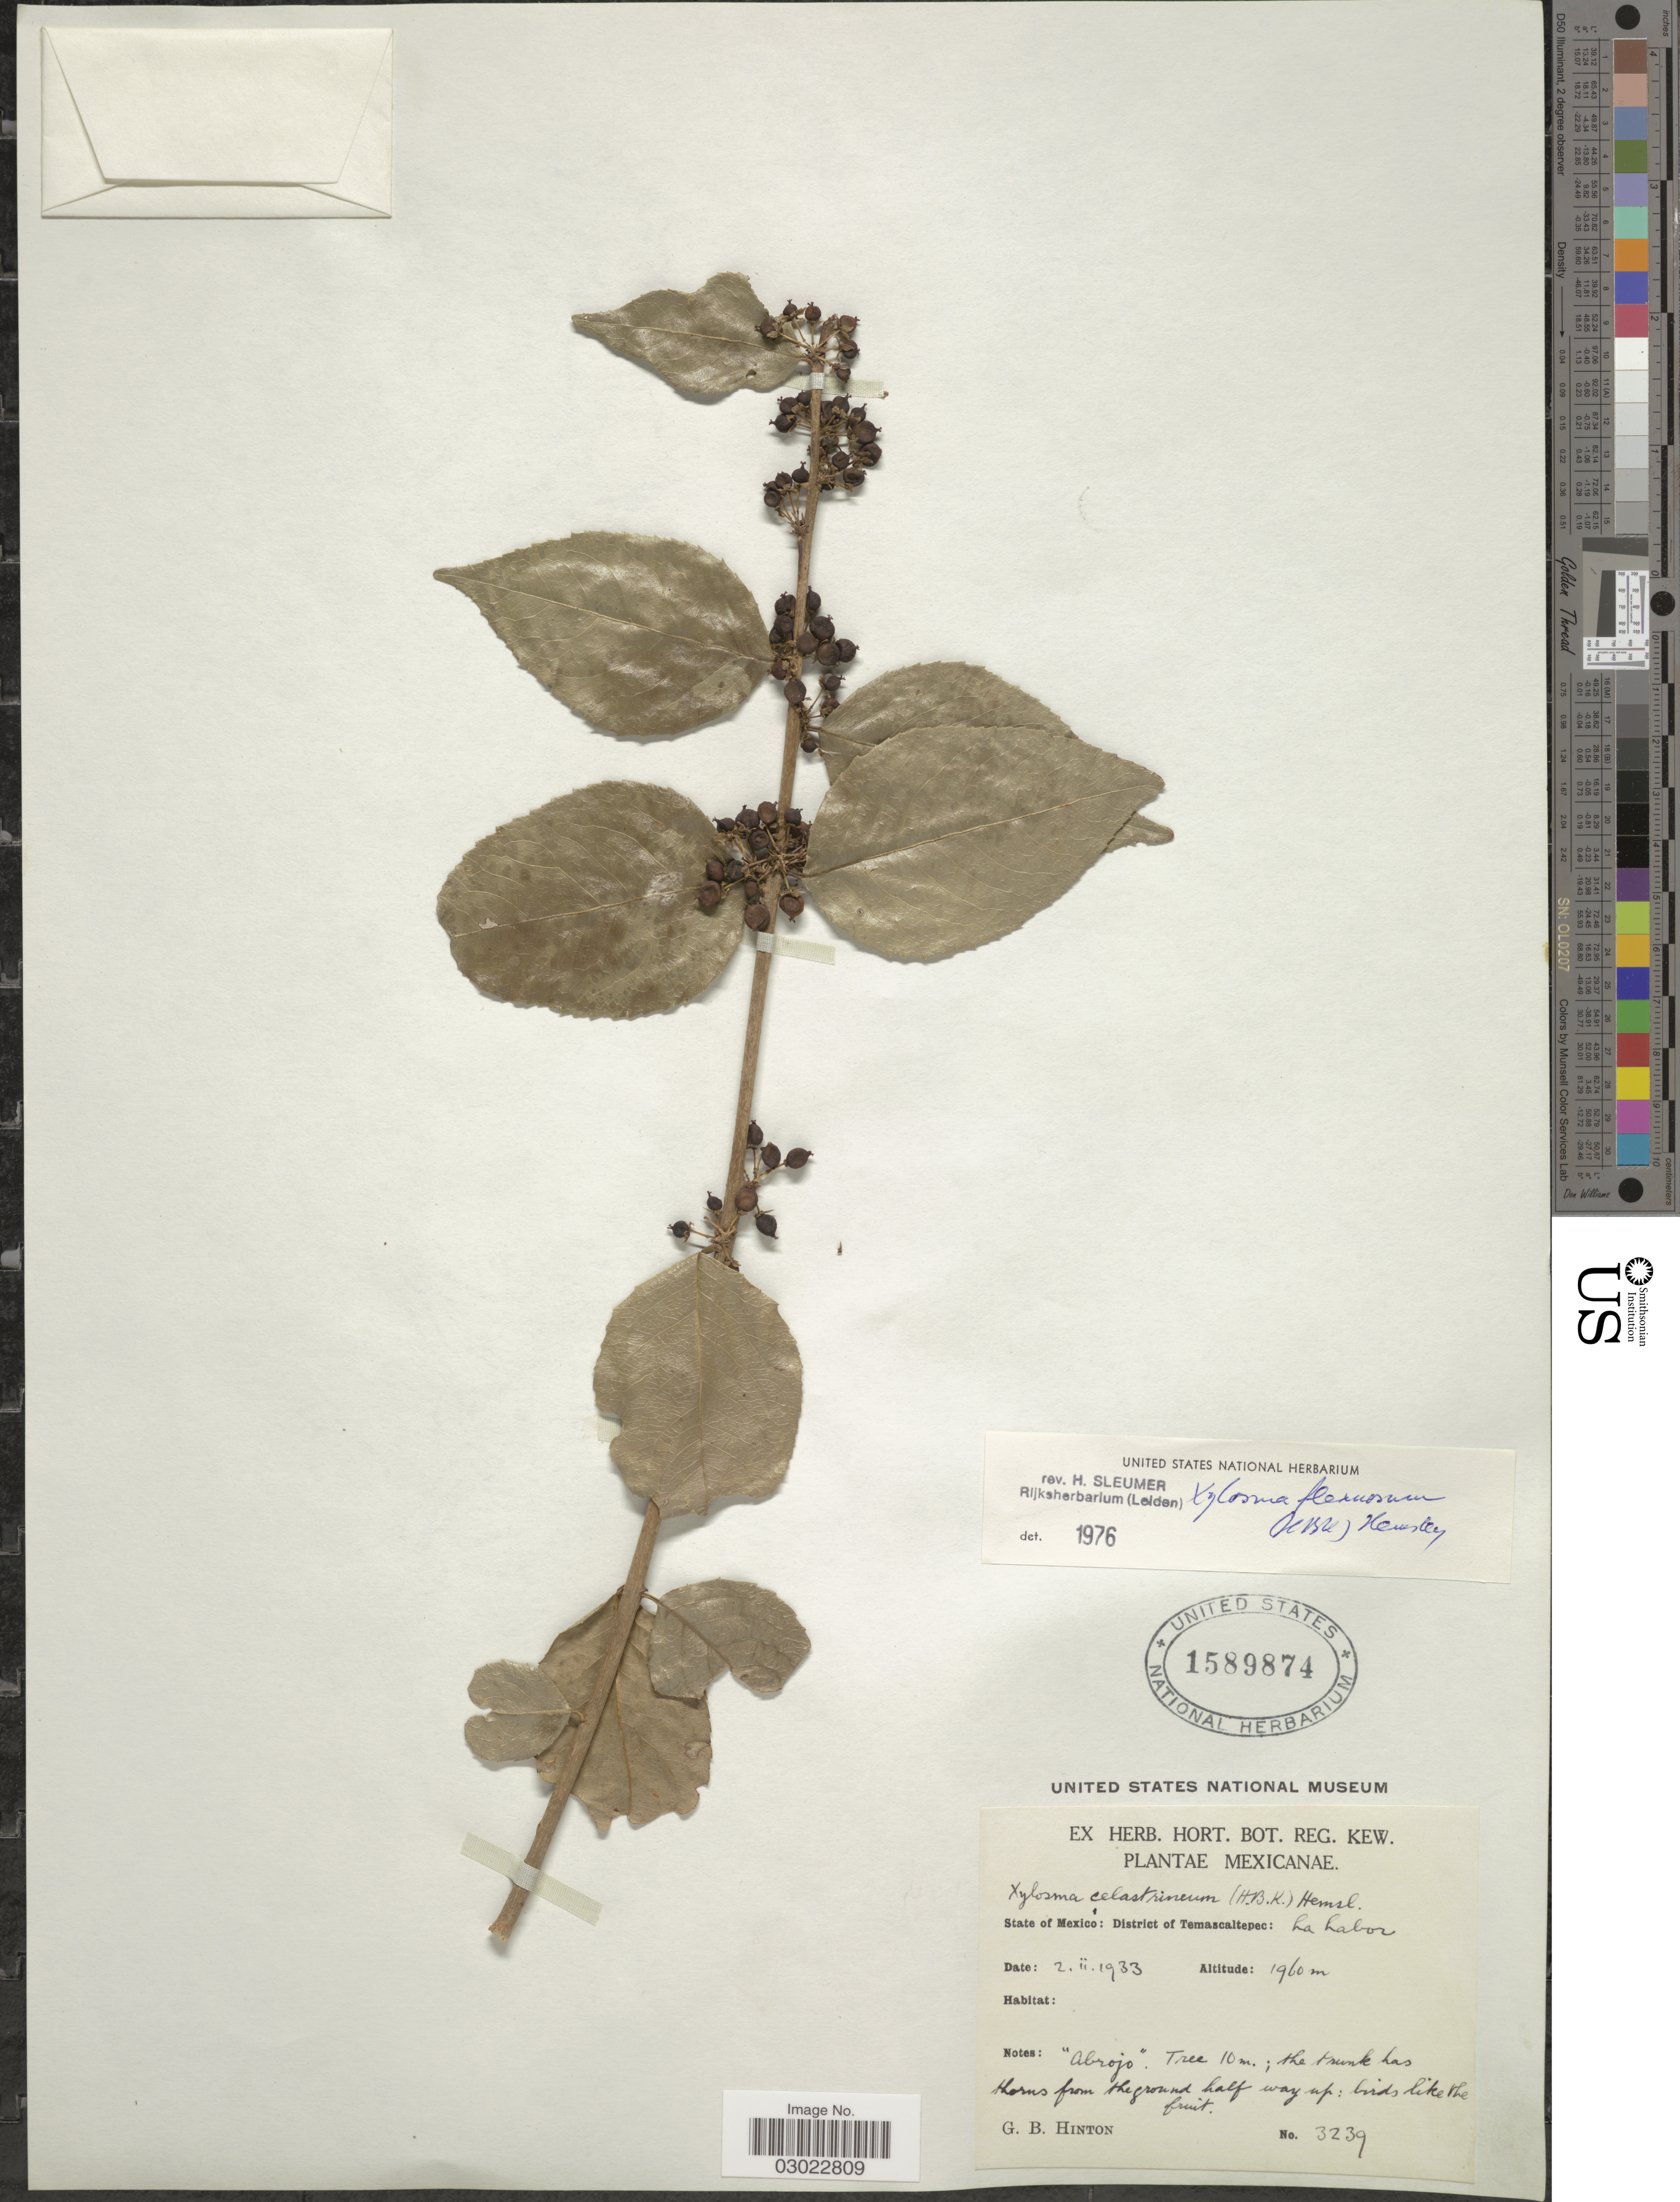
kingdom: Plantae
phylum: Tracheophyta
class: Magnoliopsida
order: Malpighiales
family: Salicaceae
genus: Xylosma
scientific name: Xylosma flexuosa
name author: (Kunth) Hemsl.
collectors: G. B. Hinton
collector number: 3239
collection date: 1933-02-02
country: Mexico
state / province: México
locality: District of Temascaltepec: La Labor.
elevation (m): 1960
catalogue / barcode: US 1589874